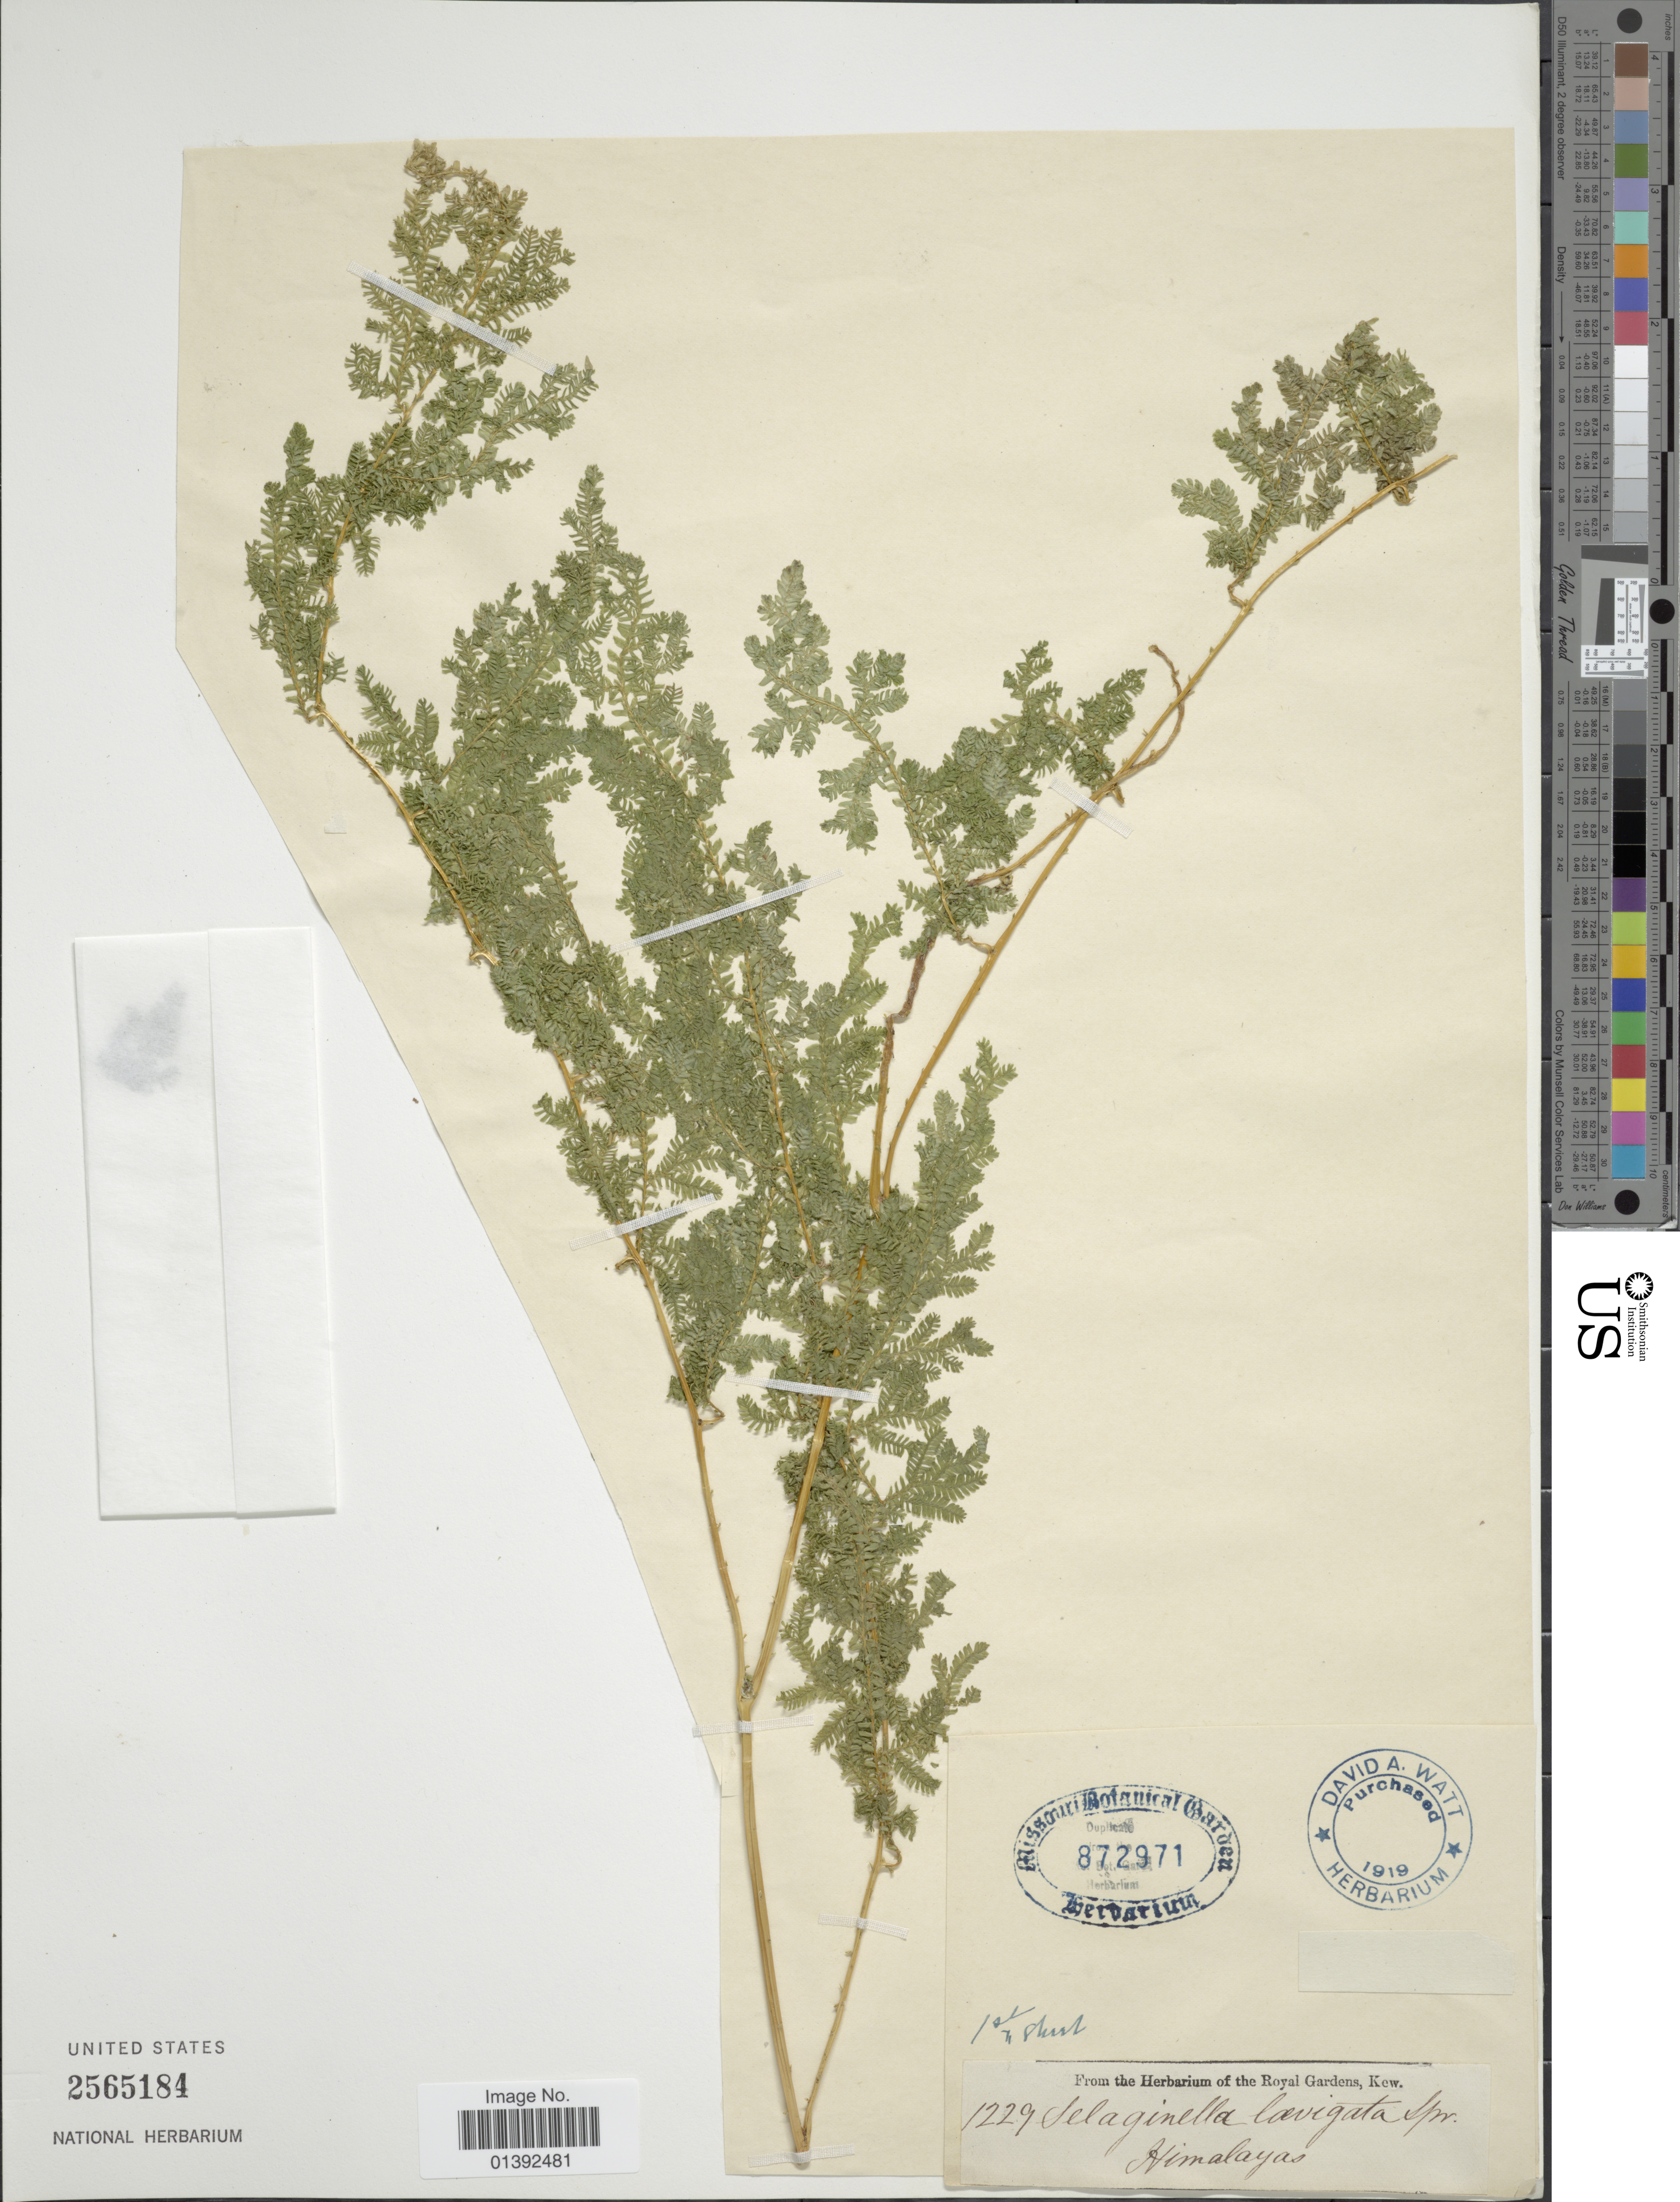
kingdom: Plantae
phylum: Tracheophyta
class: Lycopodiopsida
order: Selaginellales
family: Selaginellaceae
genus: Selaginella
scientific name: Selaginella sp.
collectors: ex Herb. Kew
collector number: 1229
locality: Himalayas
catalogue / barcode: US 2565184